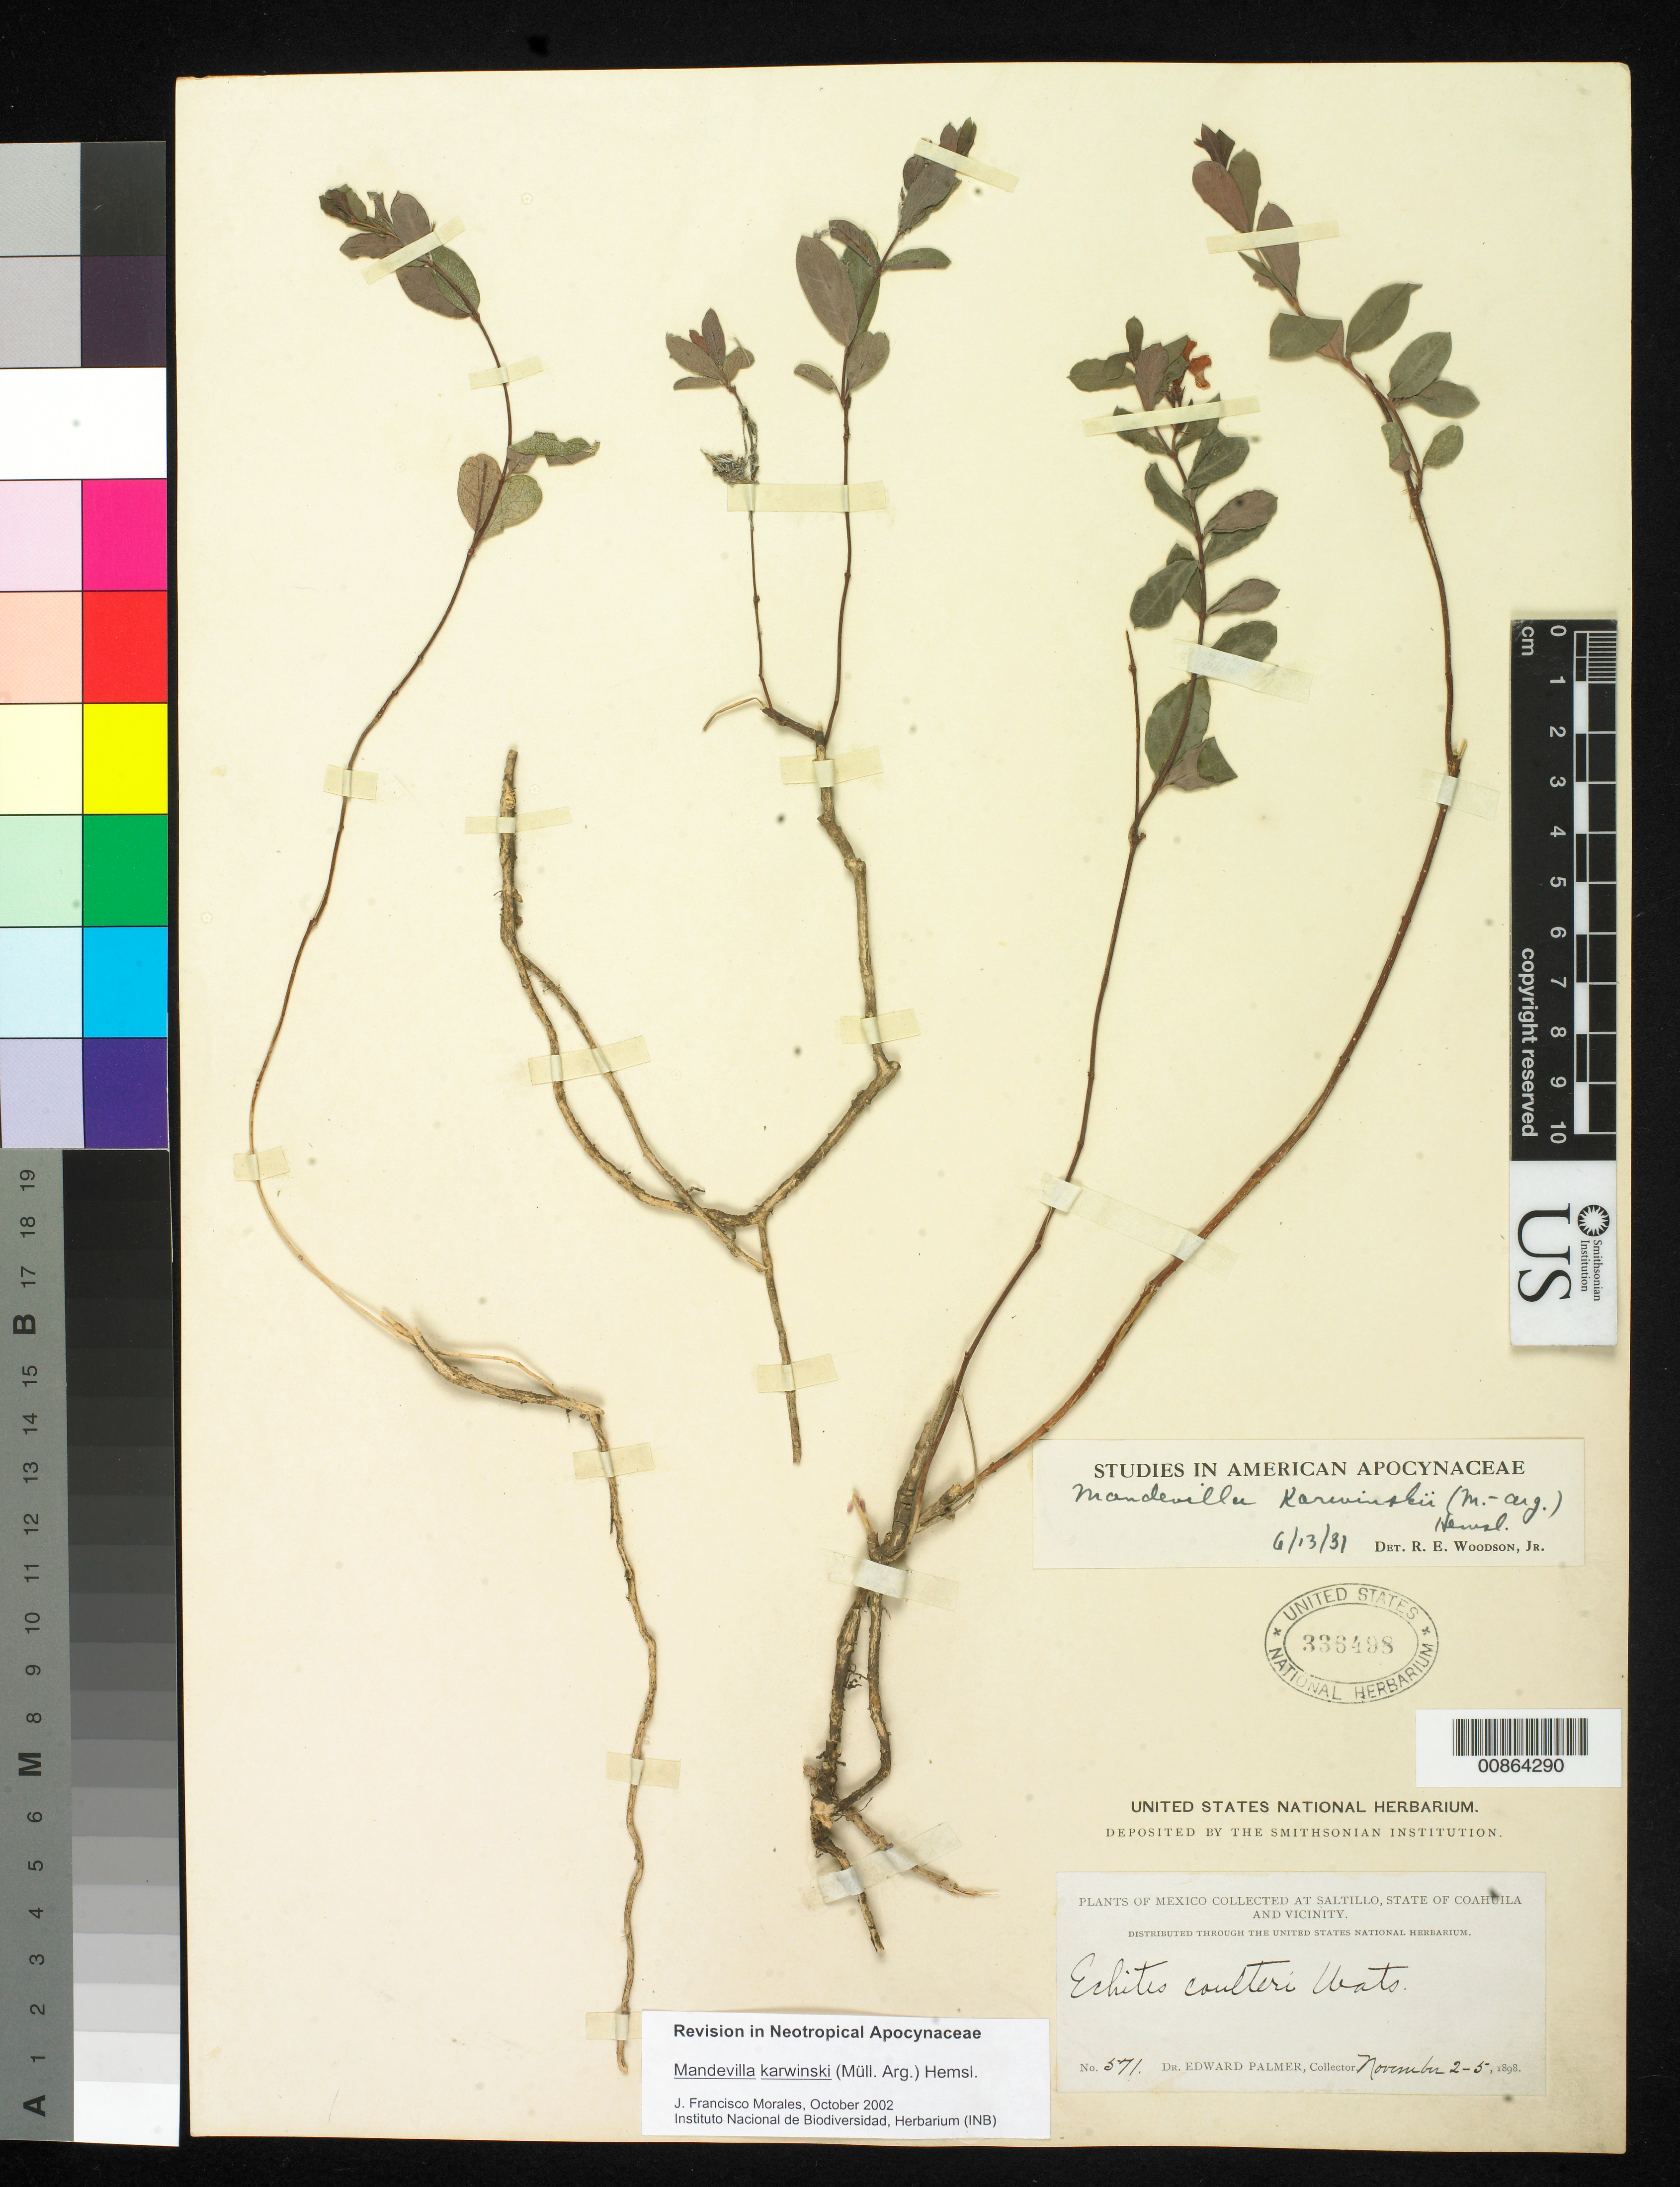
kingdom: Plantae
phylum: Tracheophyta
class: Magnoliopsida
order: Gentianales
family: Apocynaceae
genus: Mandevilla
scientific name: Mandevilla karwinski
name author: (Müll. Arg.) Hemsl.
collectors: E. Palmer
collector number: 571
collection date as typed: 02 Nov 1898 to 05 Nov 1898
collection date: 1898-11-02/1898-11-05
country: Mexico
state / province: Coahuila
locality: Saltillo, Coahuila and vicinity.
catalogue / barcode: US 336498